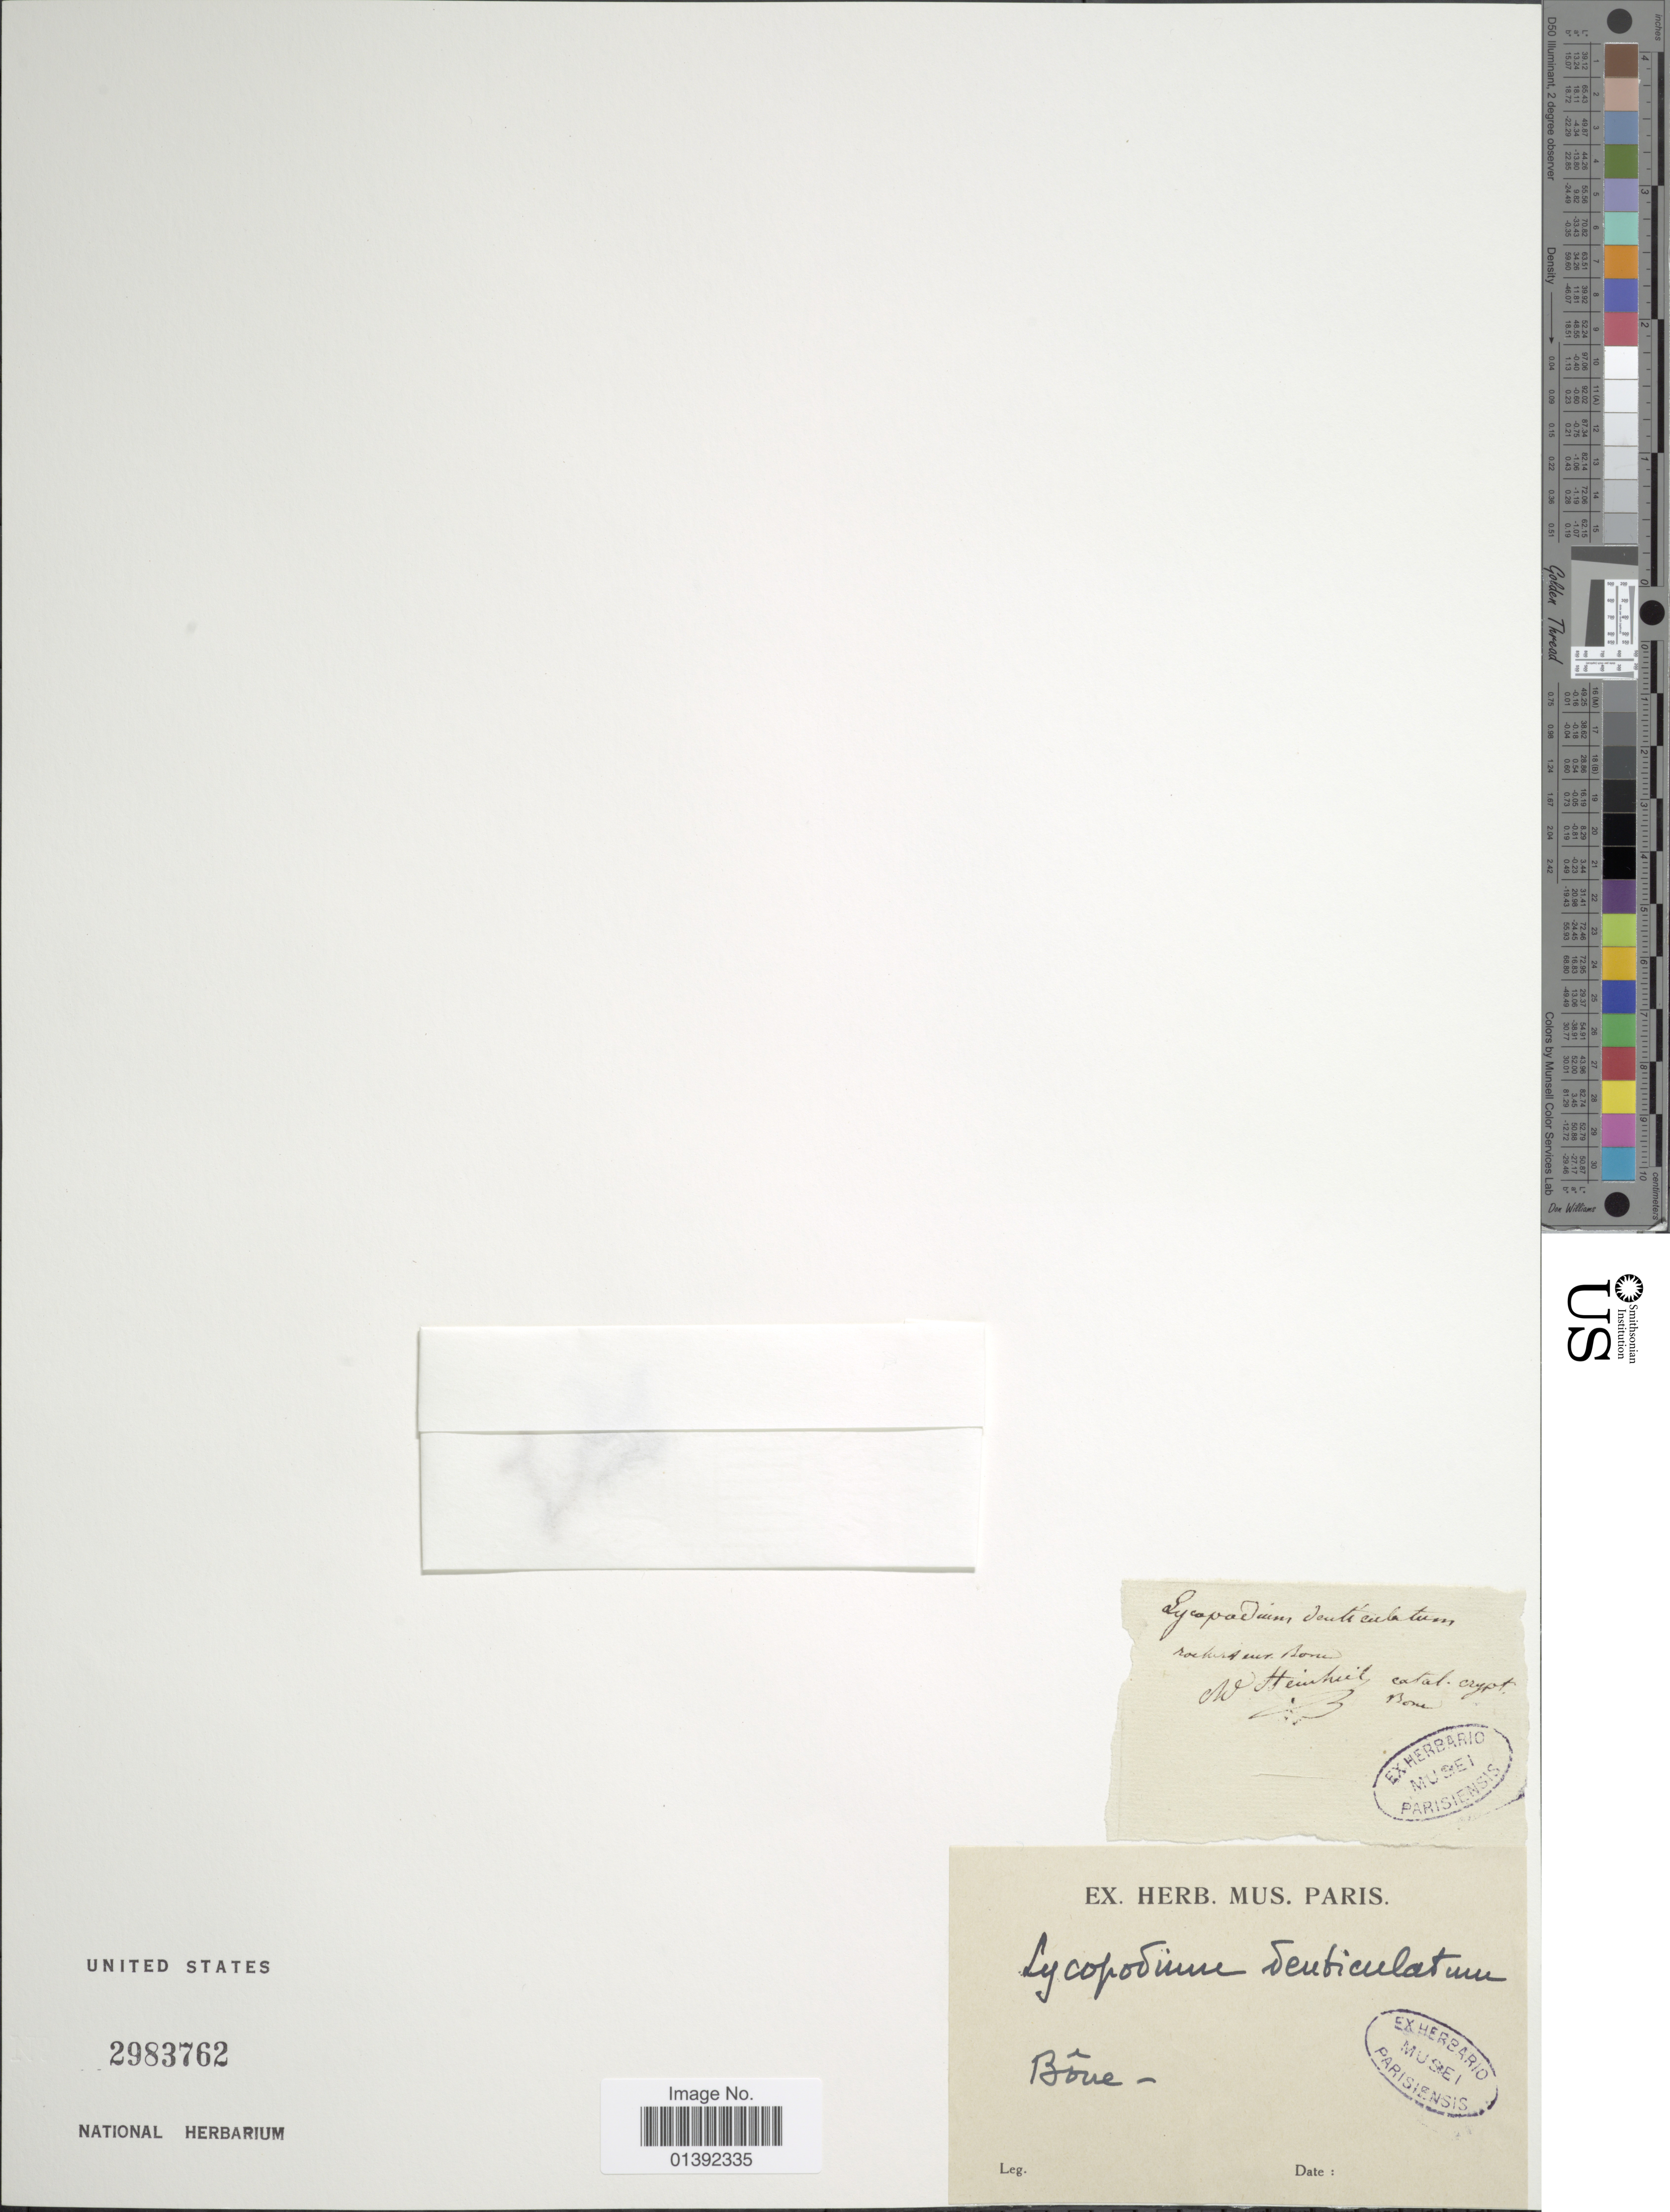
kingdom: Plantae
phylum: Tracheophyta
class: Lycopodiopsida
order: Selaginellales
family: Selaginellaceae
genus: Selaginella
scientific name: Selaginella denticulata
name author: (L.) Spring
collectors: A. Steinheil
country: Algeria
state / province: Annaba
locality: Bône, catal.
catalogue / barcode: US 2983762